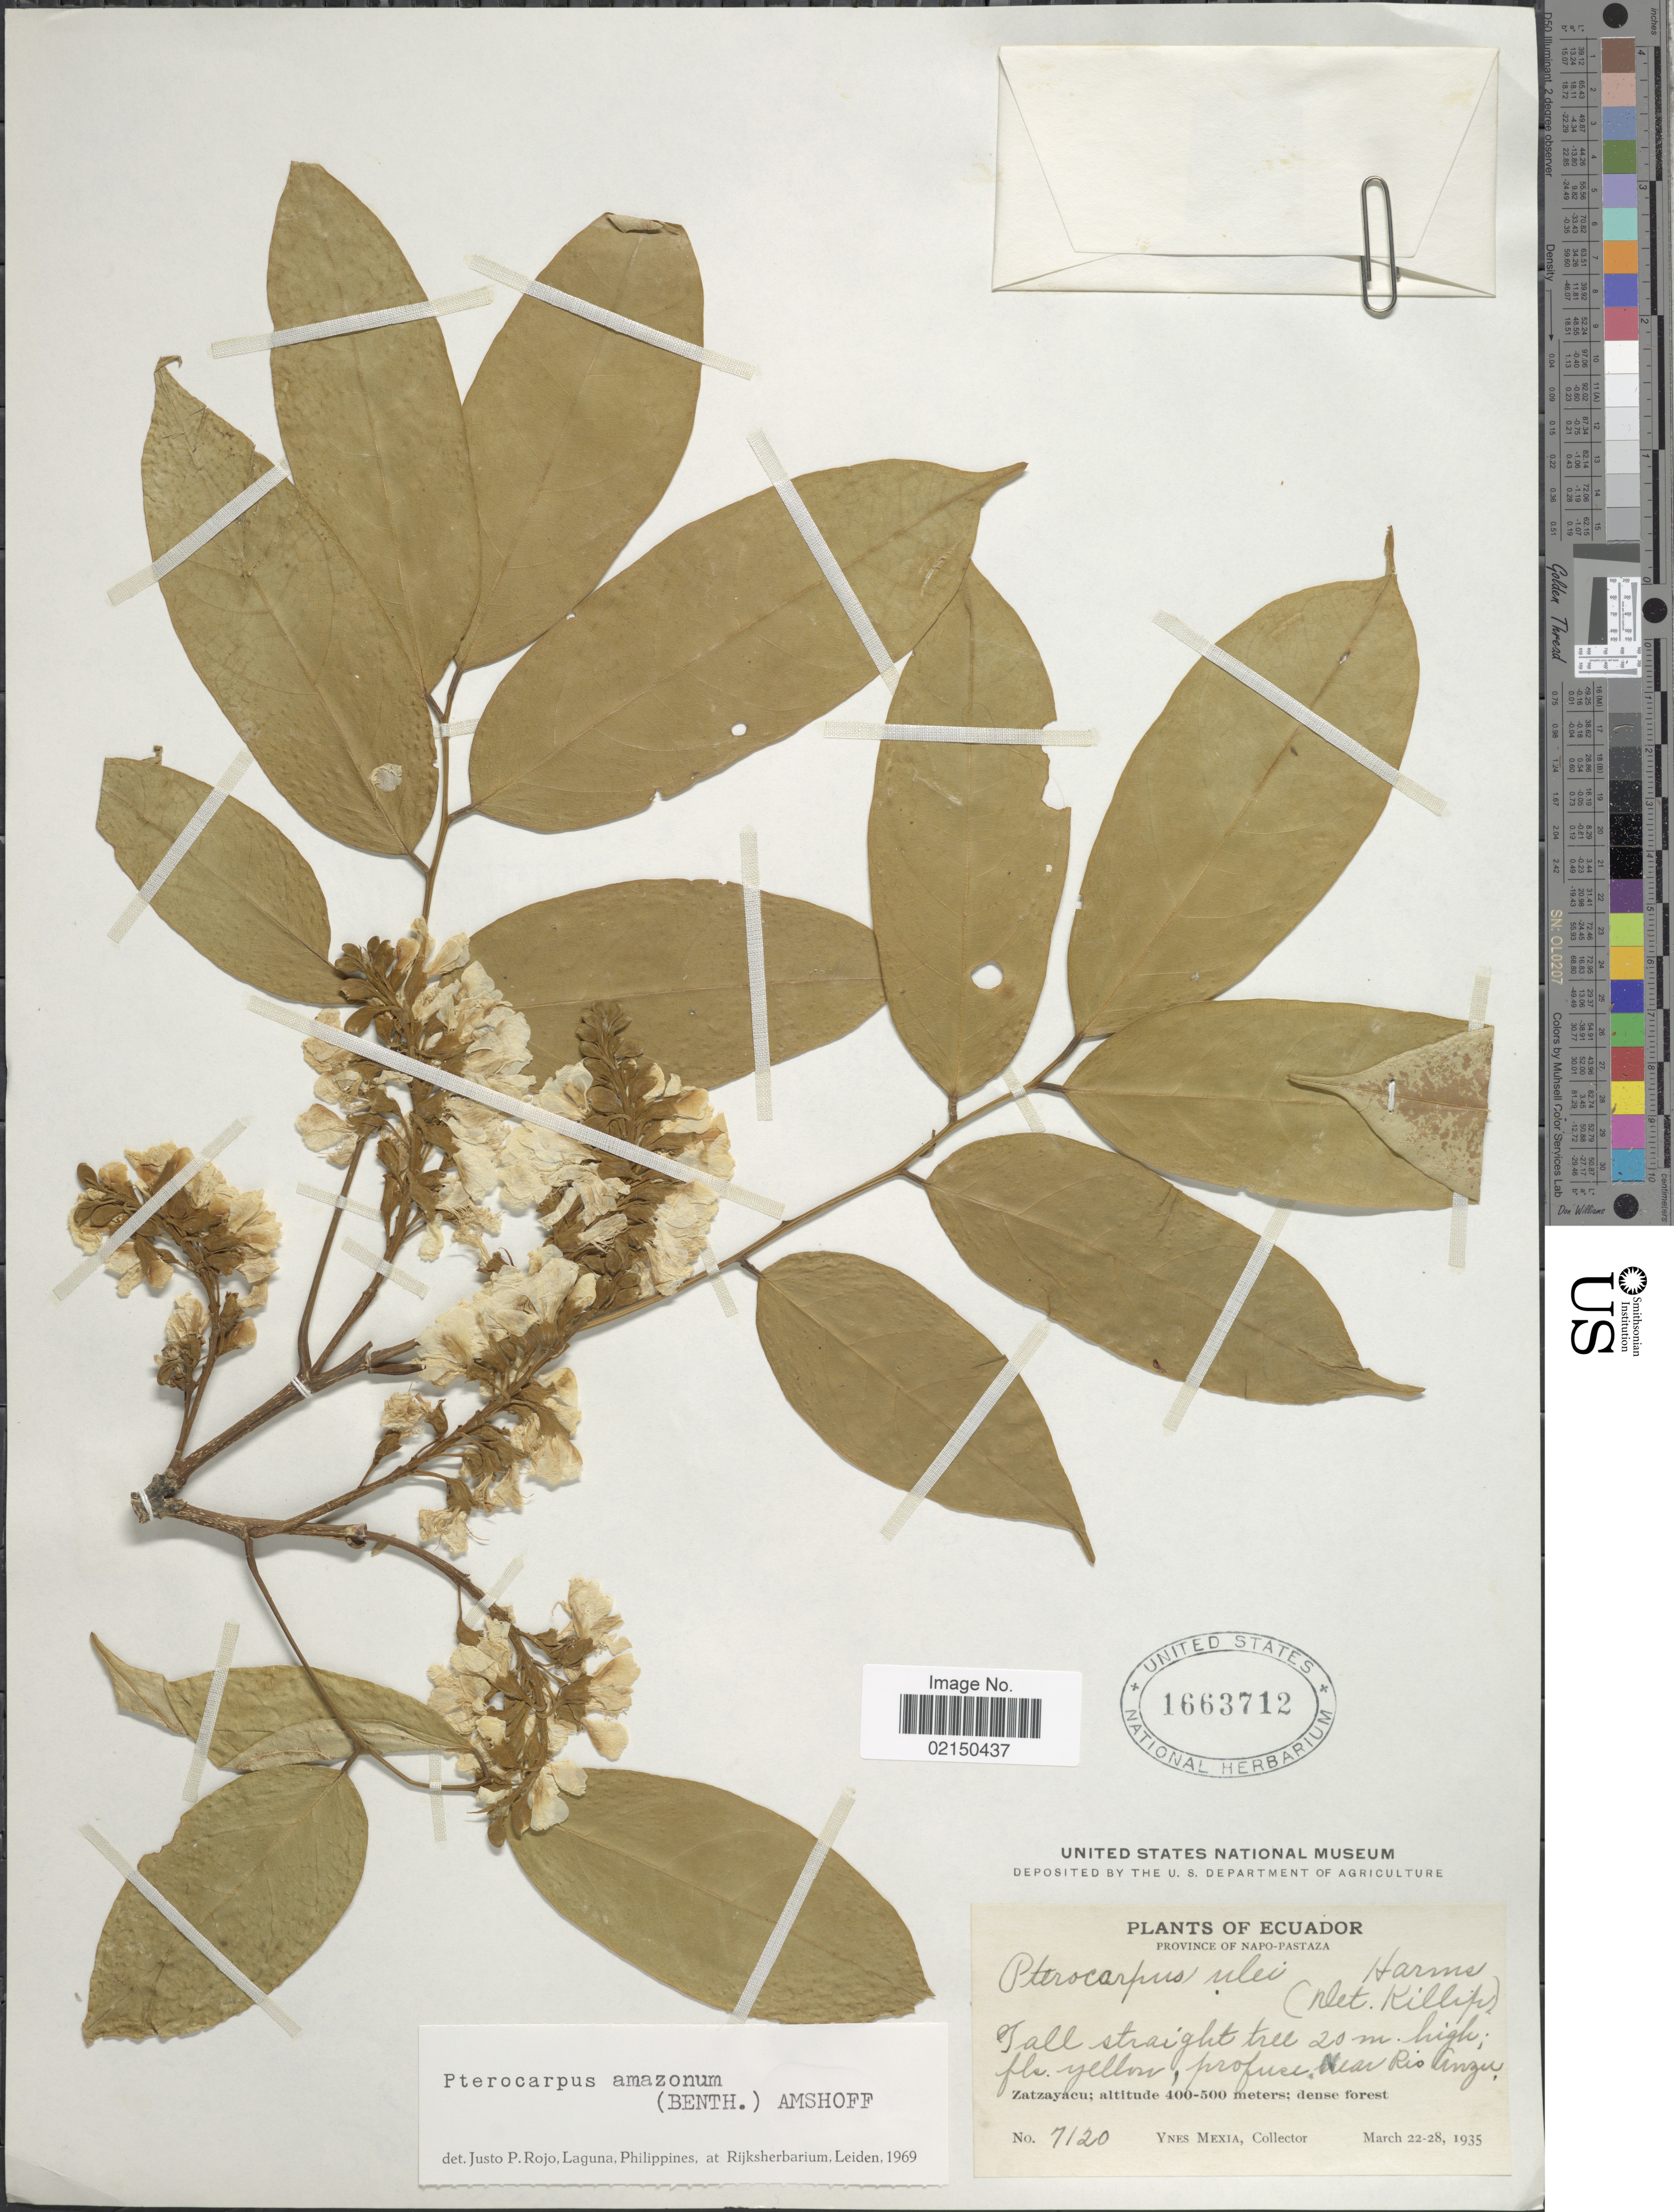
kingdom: Plantae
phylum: Tracheophyta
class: Magnoliopsida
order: Fabales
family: Fabaceae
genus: Pterocarpus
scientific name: Pterocarpus amazonum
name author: (Benth.) Amshoff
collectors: Y. Mexia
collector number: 7120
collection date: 1935-03-22/1935-03-28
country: Ecuador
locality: Province of Napo-Pastaza, Zatzayacu. Near Rio Anzu.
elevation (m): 400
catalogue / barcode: US 1663712